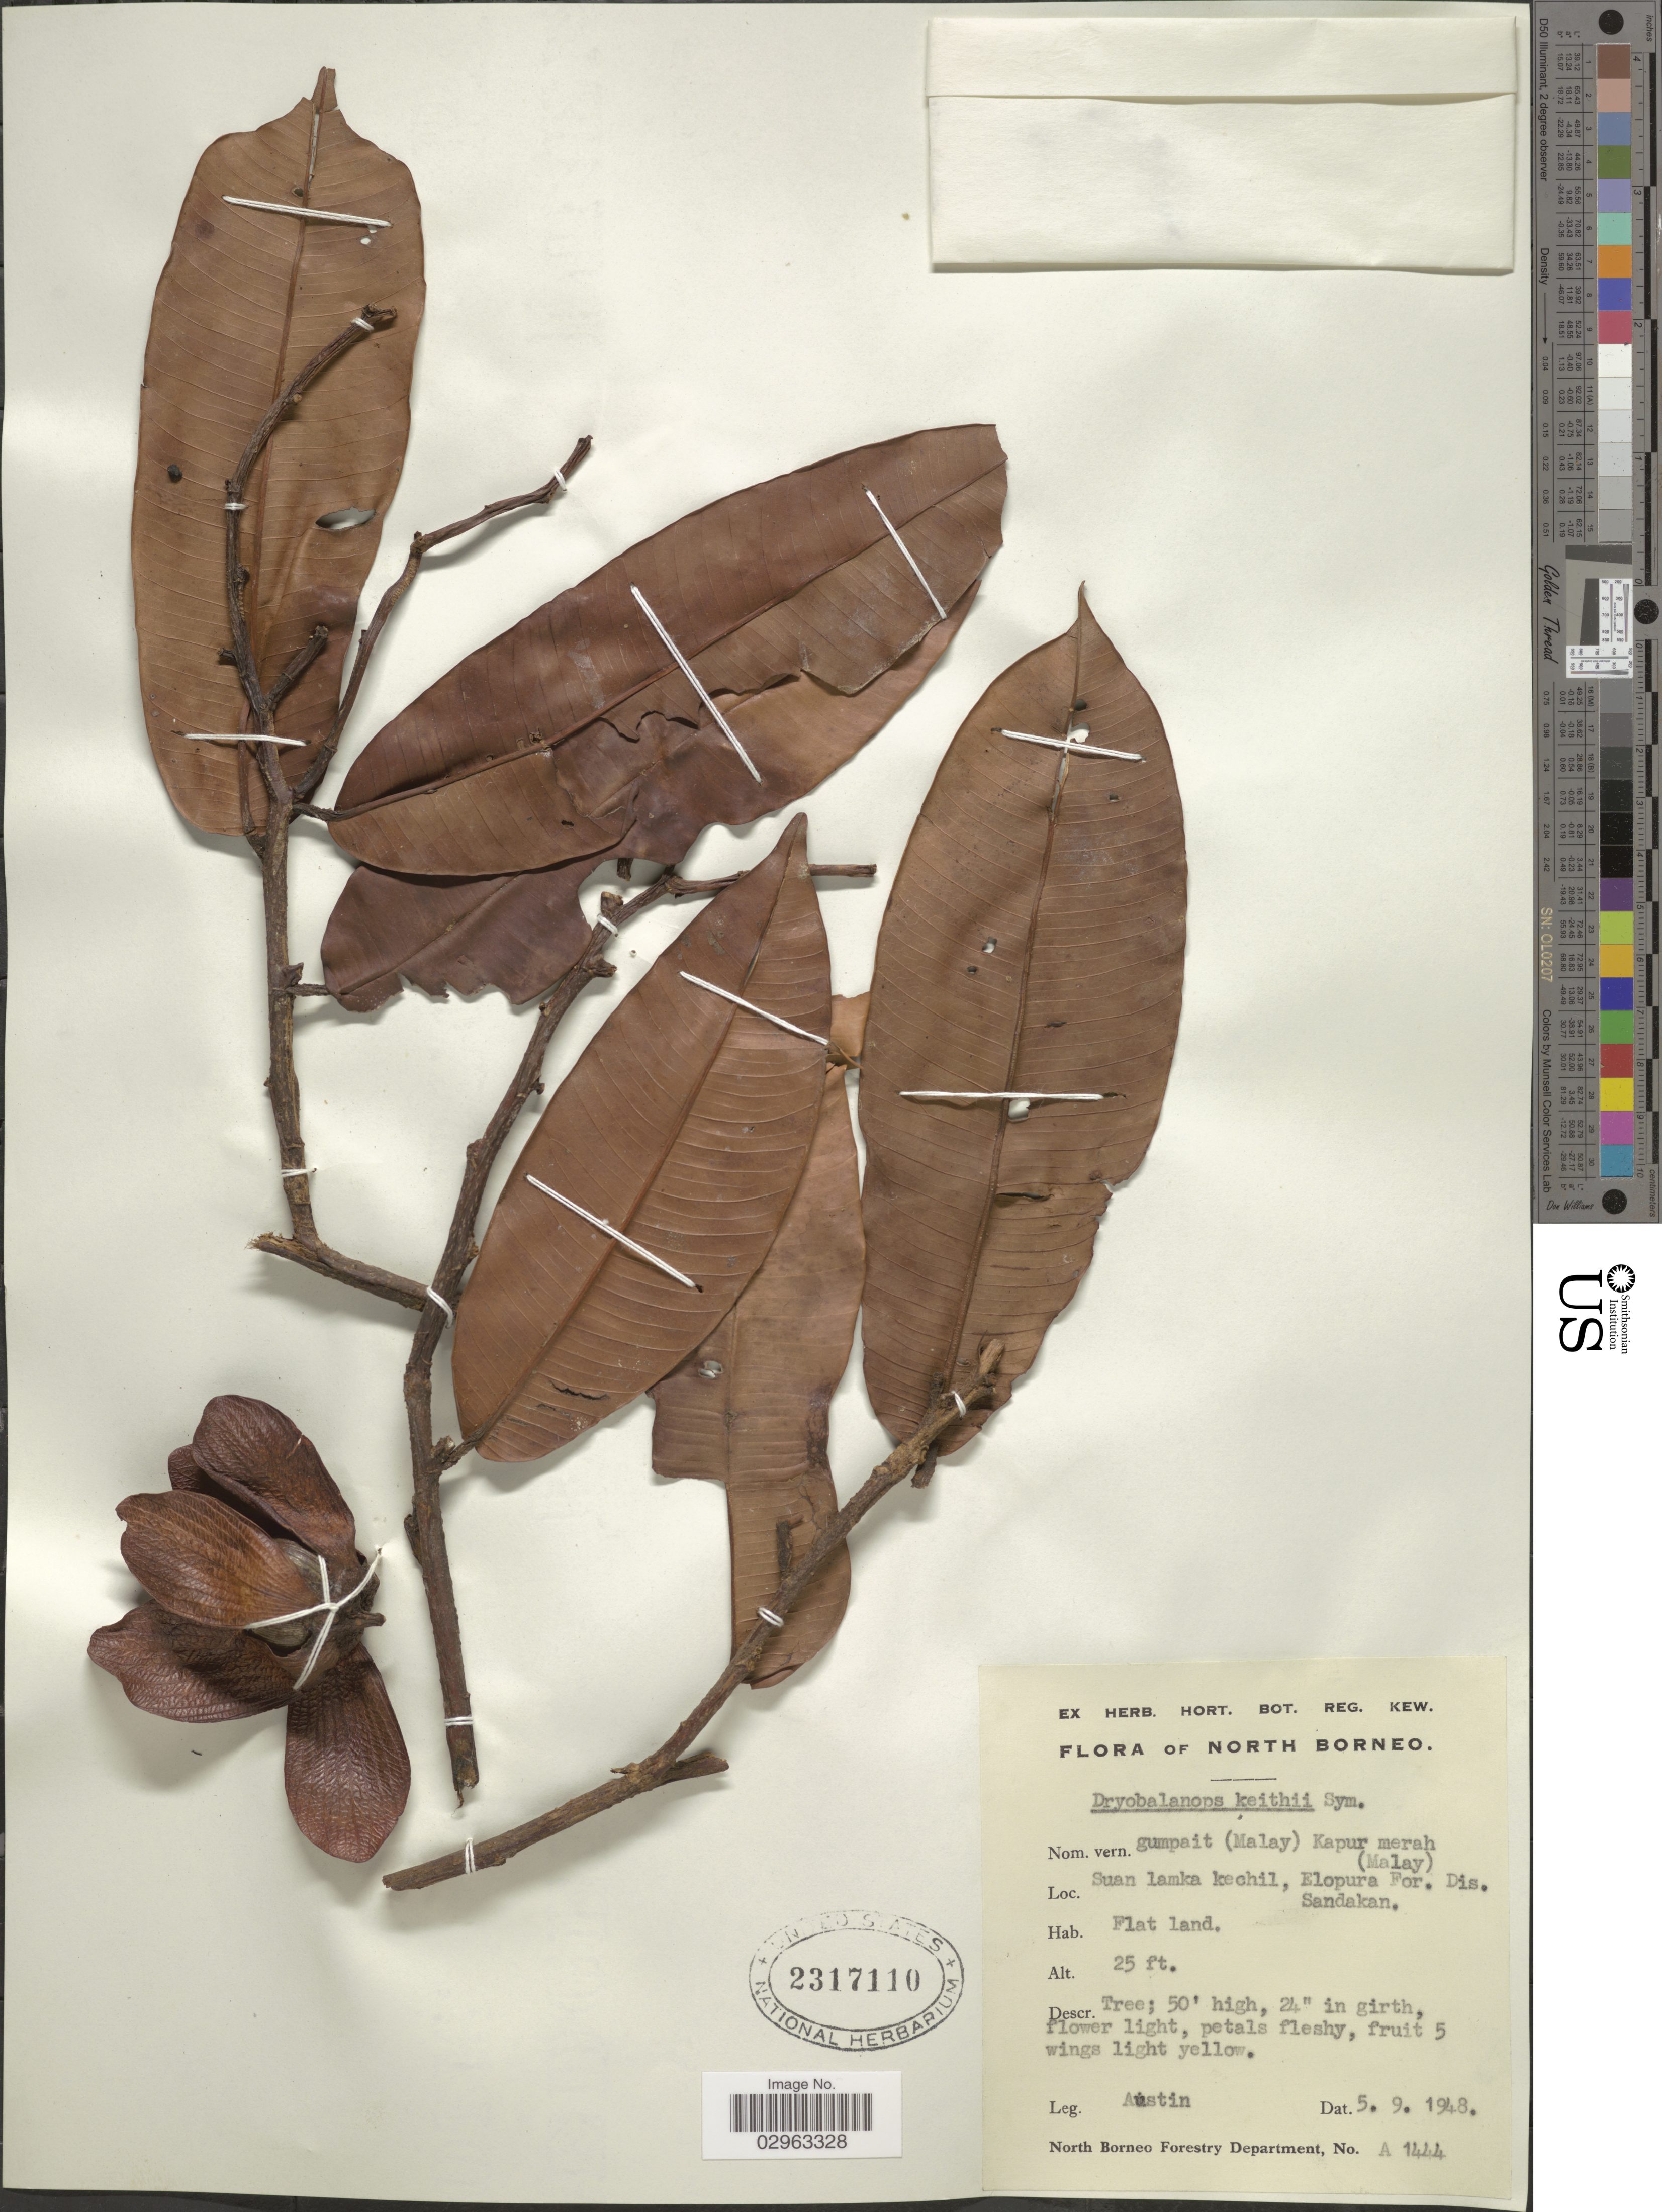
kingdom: Plantae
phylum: Tracheophyta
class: Magnoliopsida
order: Malvales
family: Dipterocarpaceae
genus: Dryobalanops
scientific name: Dryobalanops keithii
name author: Symington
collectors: Austin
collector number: A1444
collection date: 1948-09-05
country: Malaysia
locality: North Borneo, Suan lamka kechil, Elopura For. Dis. Sandakan.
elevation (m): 8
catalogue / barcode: US 2317110